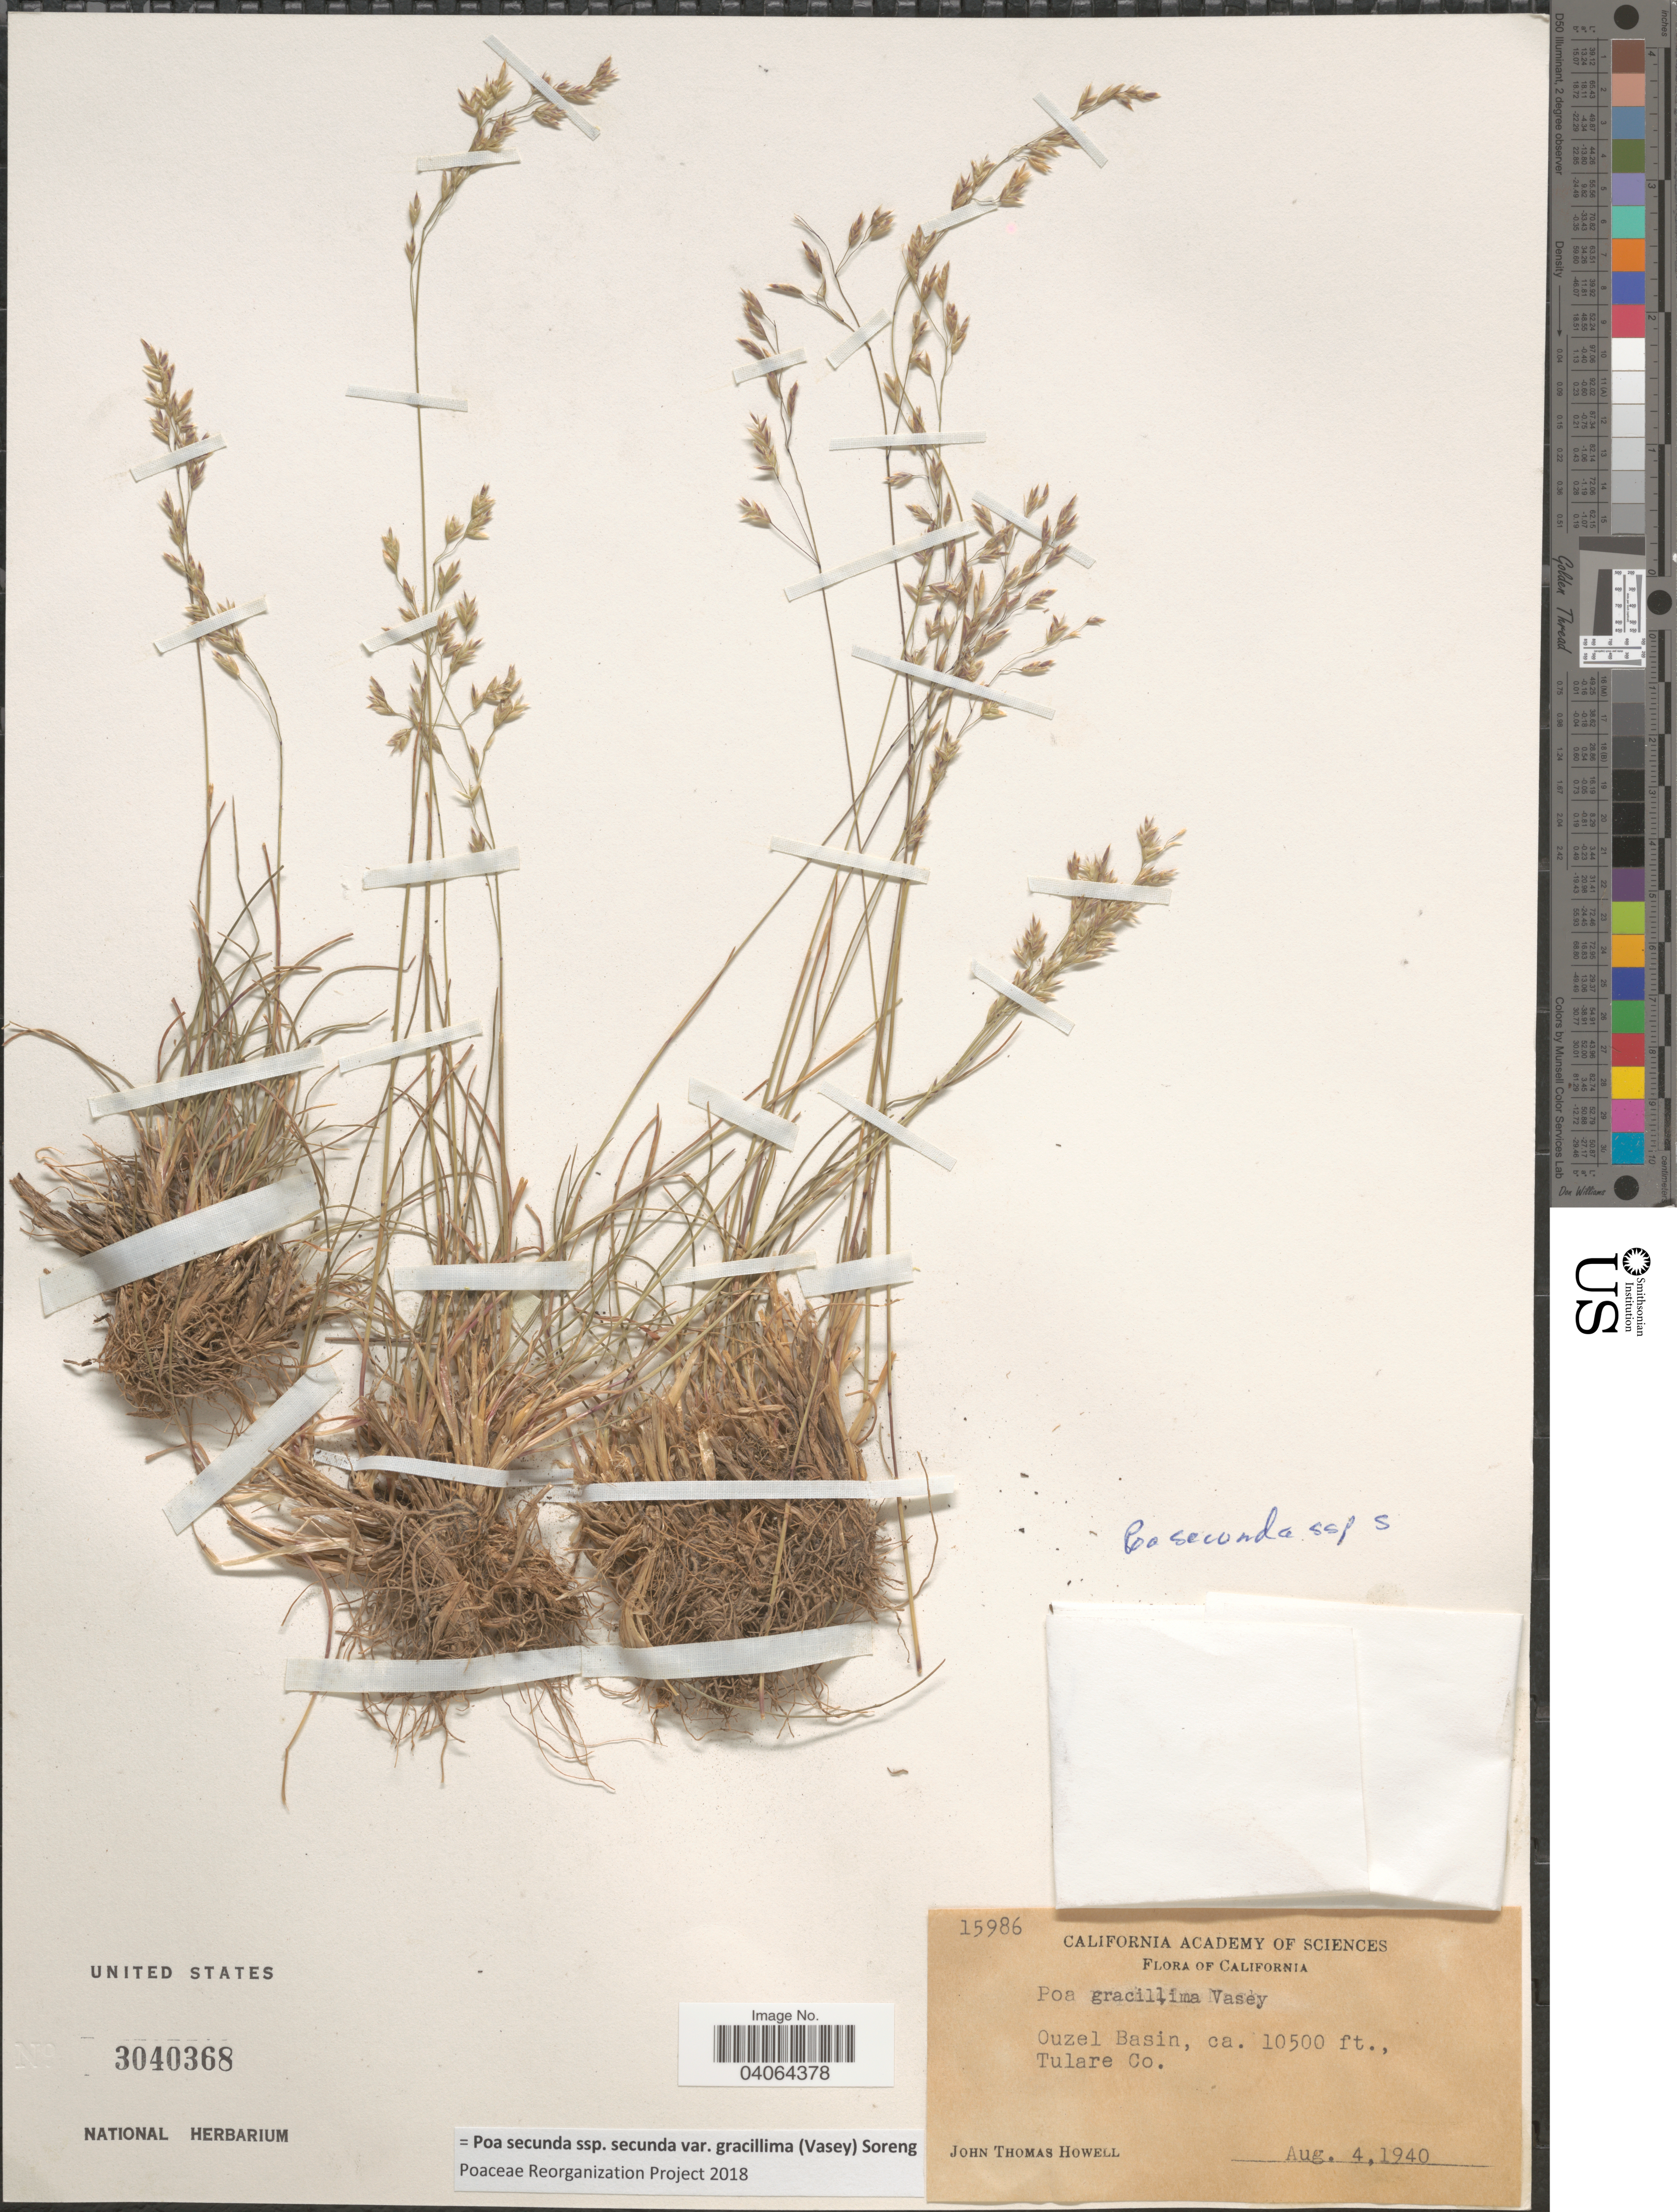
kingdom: Plantae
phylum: Tracheophyta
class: Liliopsida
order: Poales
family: Poaceae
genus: Poa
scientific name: Poa secunda subsp. secunda var. gracillima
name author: (Vasey) Soreng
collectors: J. T. Howell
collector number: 15986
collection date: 1940-08-04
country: United States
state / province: California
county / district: Tulare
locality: Ouzel Basin, Tulare Co.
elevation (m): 3200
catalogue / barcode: US 3040368